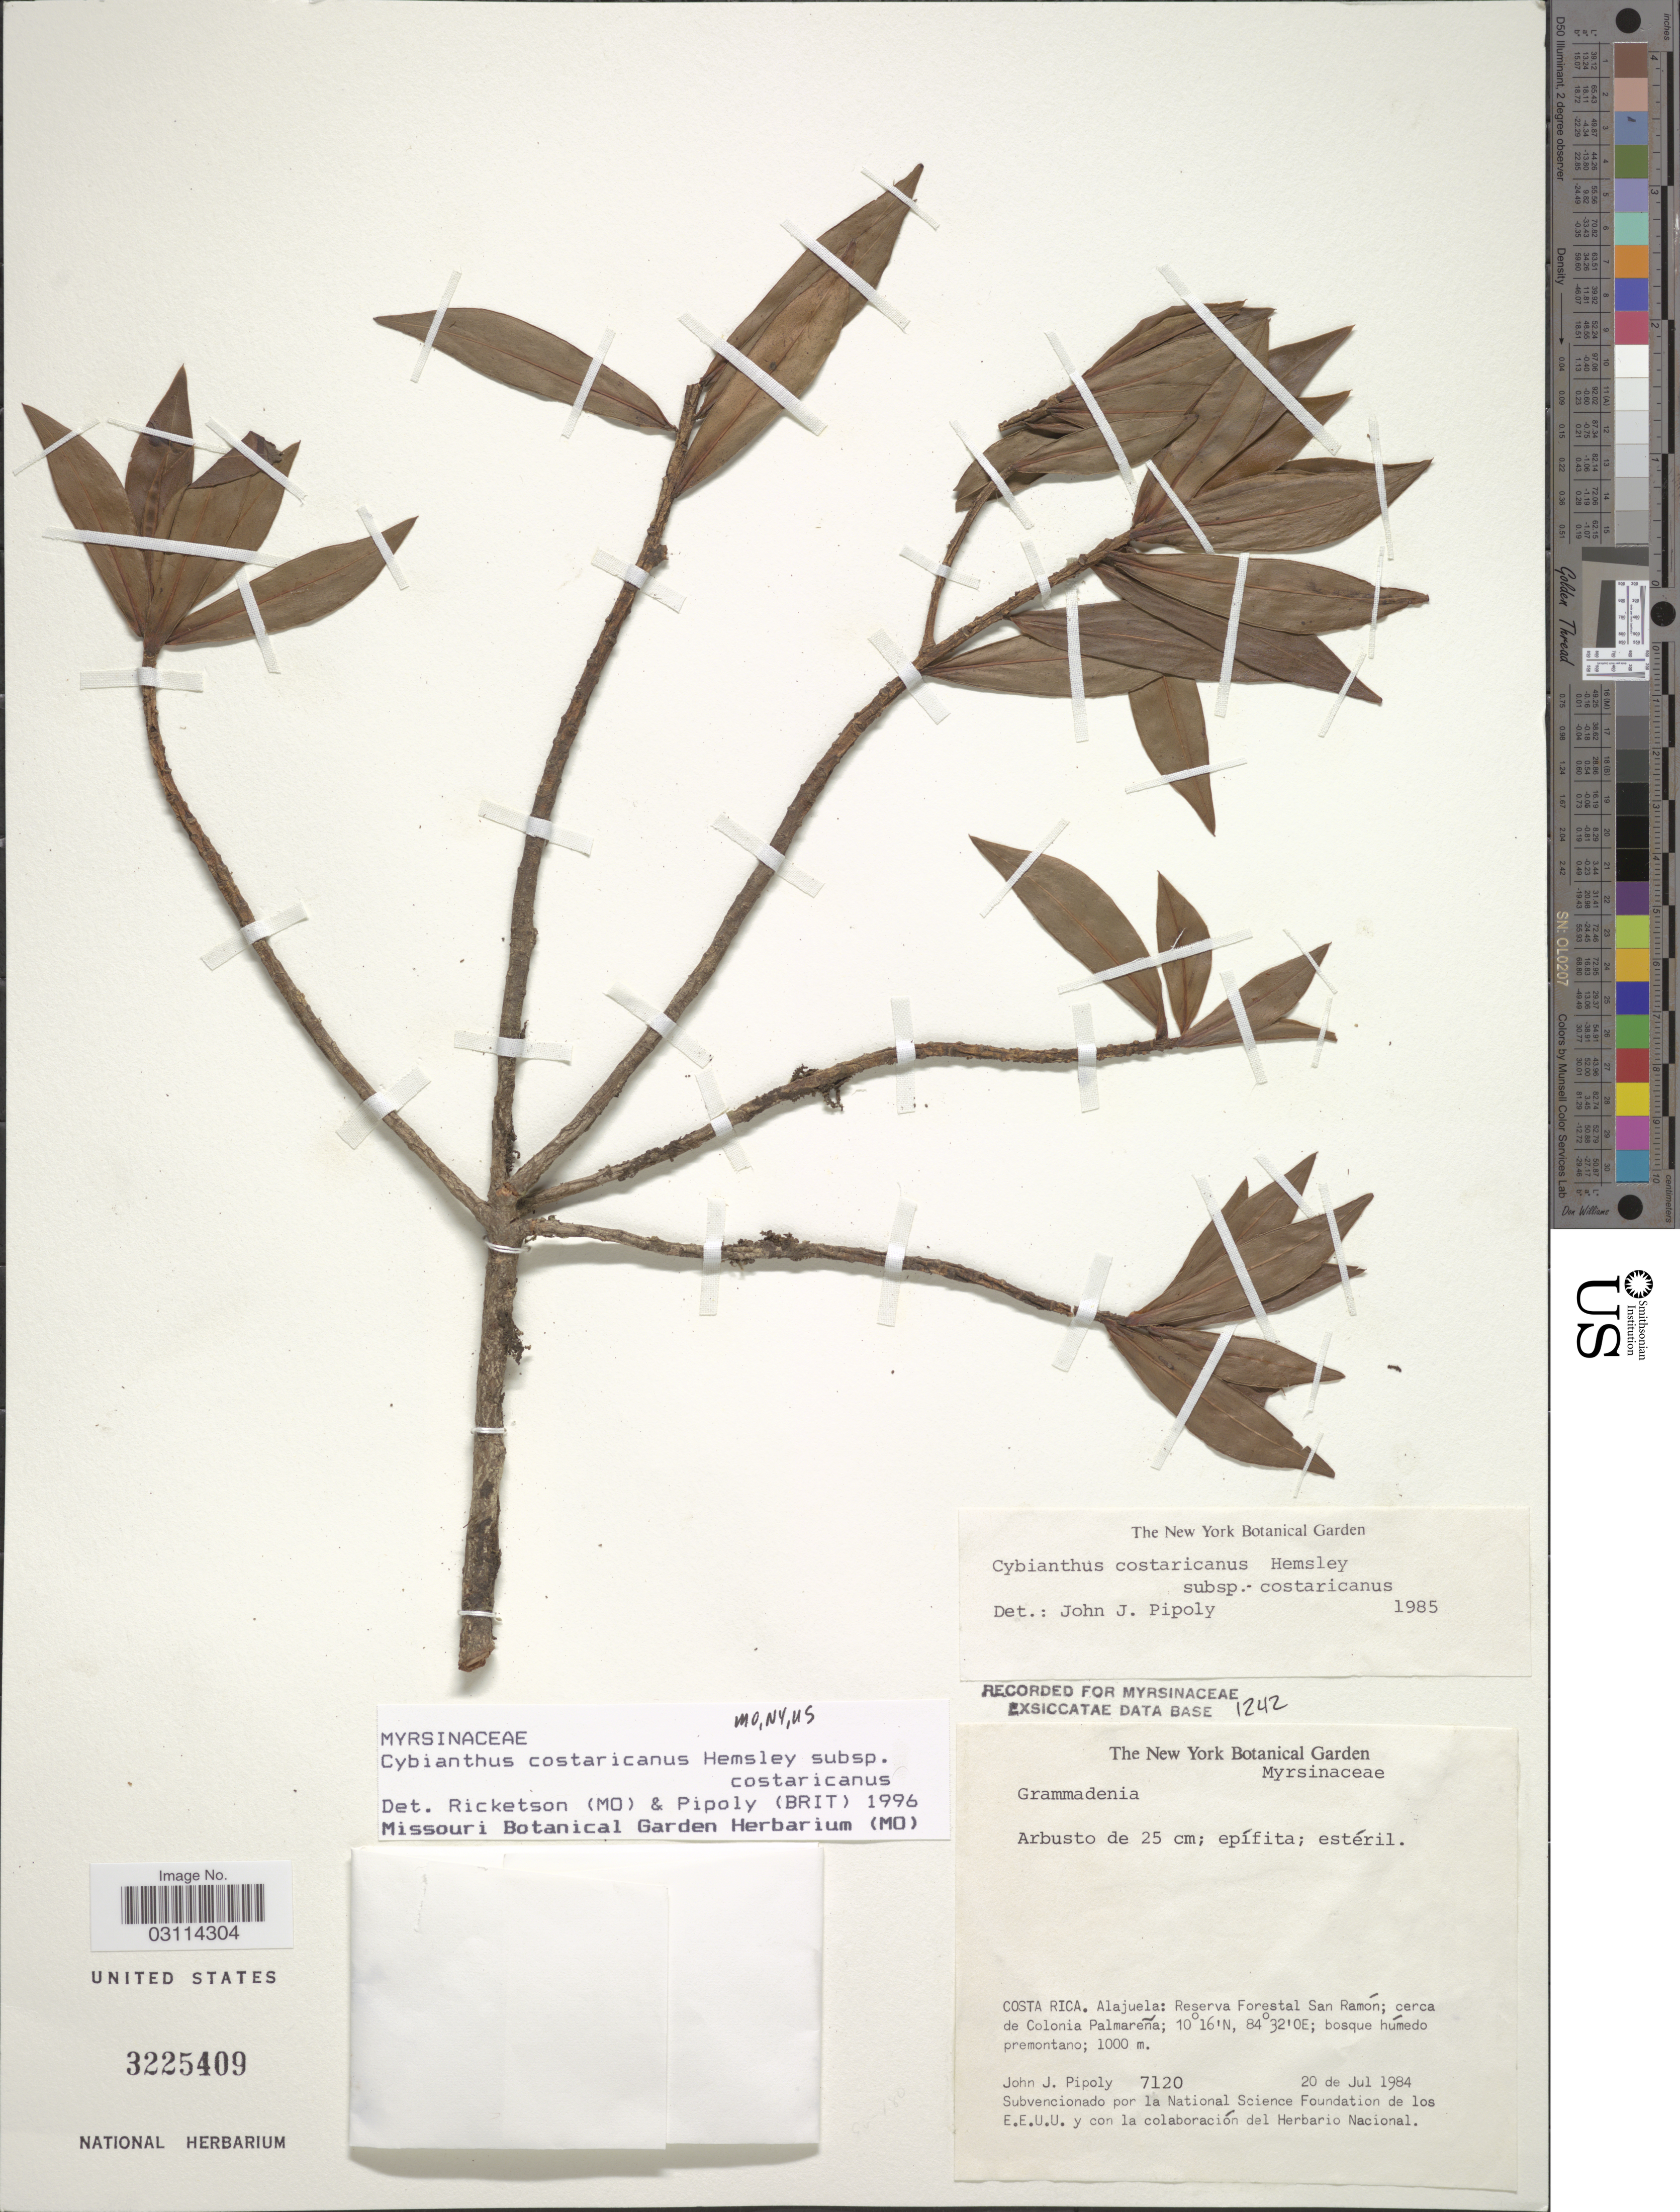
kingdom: Plantae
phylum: Tracheophyta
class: Magnoliopsida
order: Ericales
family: Primulaceae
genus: Cybianthus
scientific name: Cybianthus costaricanus subsp. costaricanus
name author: Hemsl.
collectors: J. J. Pipoly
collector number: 7120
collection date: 1984-07-20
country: Costa Rica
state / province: Alajuela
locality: Reserva Forestal San Ramón; cerca de Colonia Palmareña.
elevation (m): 1000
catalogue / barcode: US 3225409